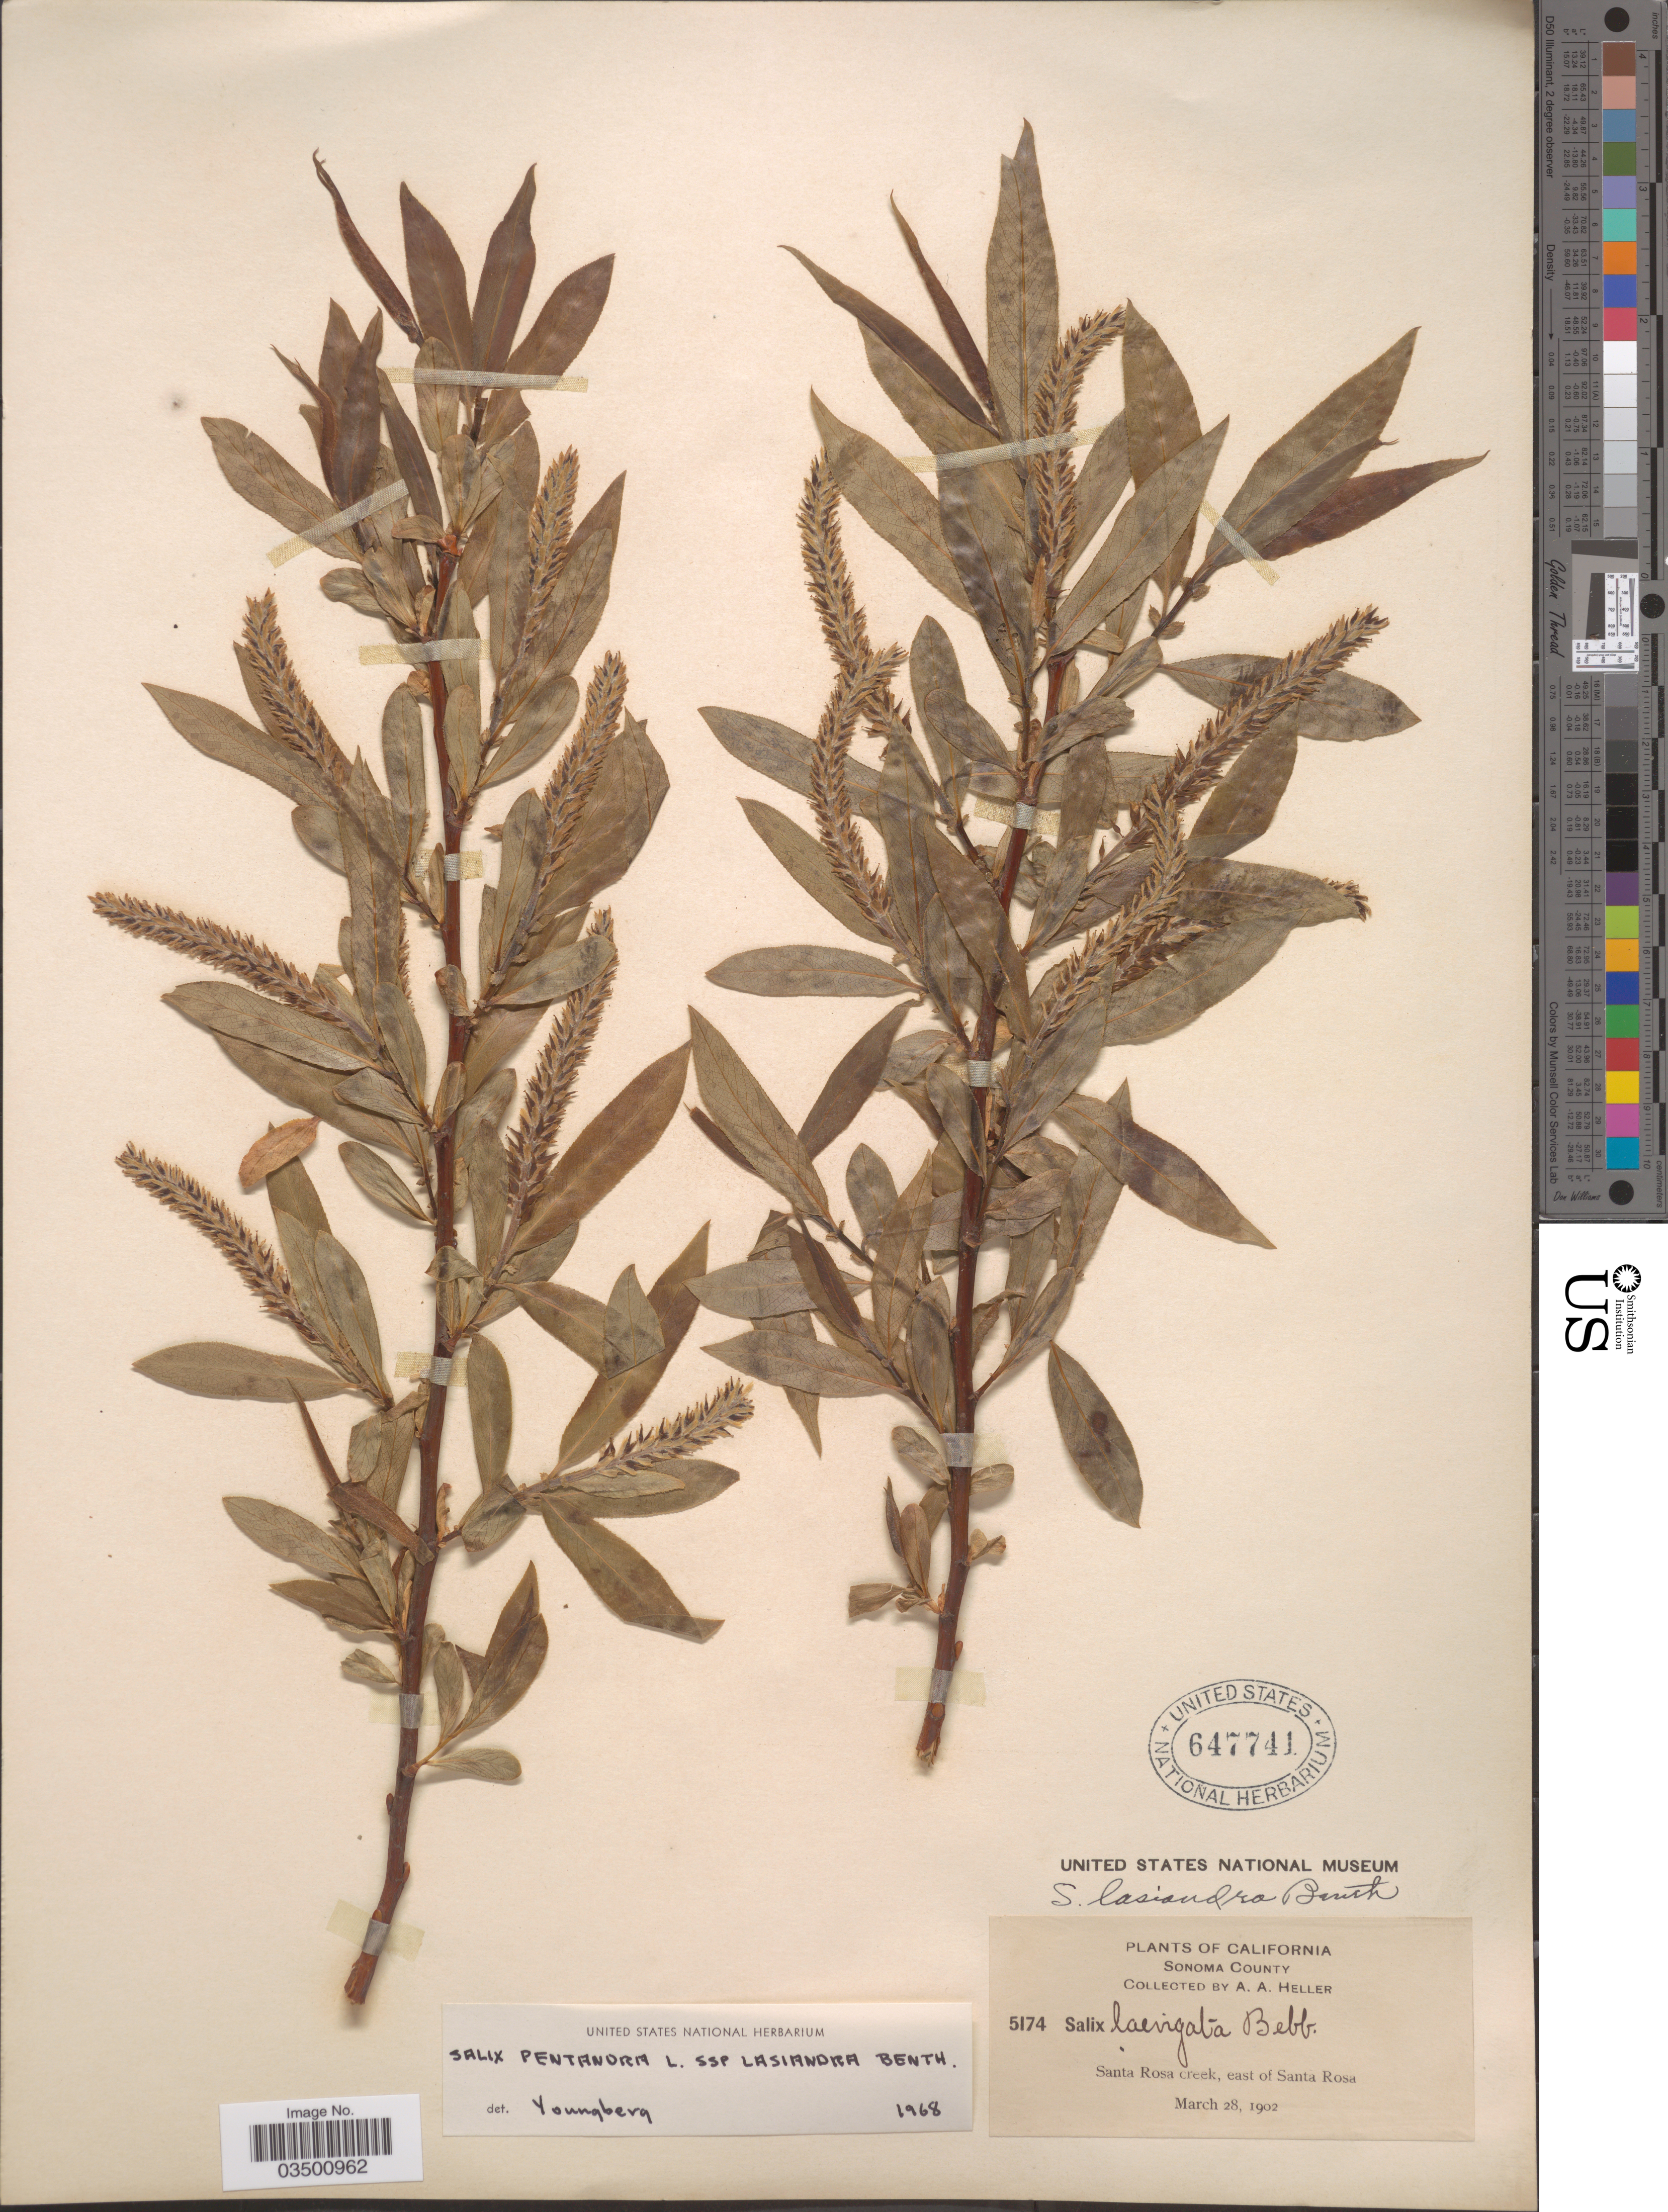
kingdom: Plantae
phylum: Tracheophyta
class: Magnoliopsida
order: Malpighiales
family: Salicaceae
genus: Salix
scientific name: Salix lasiandra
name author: Benth.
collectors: A. A. Heller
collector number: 5174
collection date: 1902-03-28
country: United States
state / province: California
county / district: Sonoma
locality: Sonoma County. Santa Rosa creek, east of Santa Rosa.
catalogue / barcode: US 647741